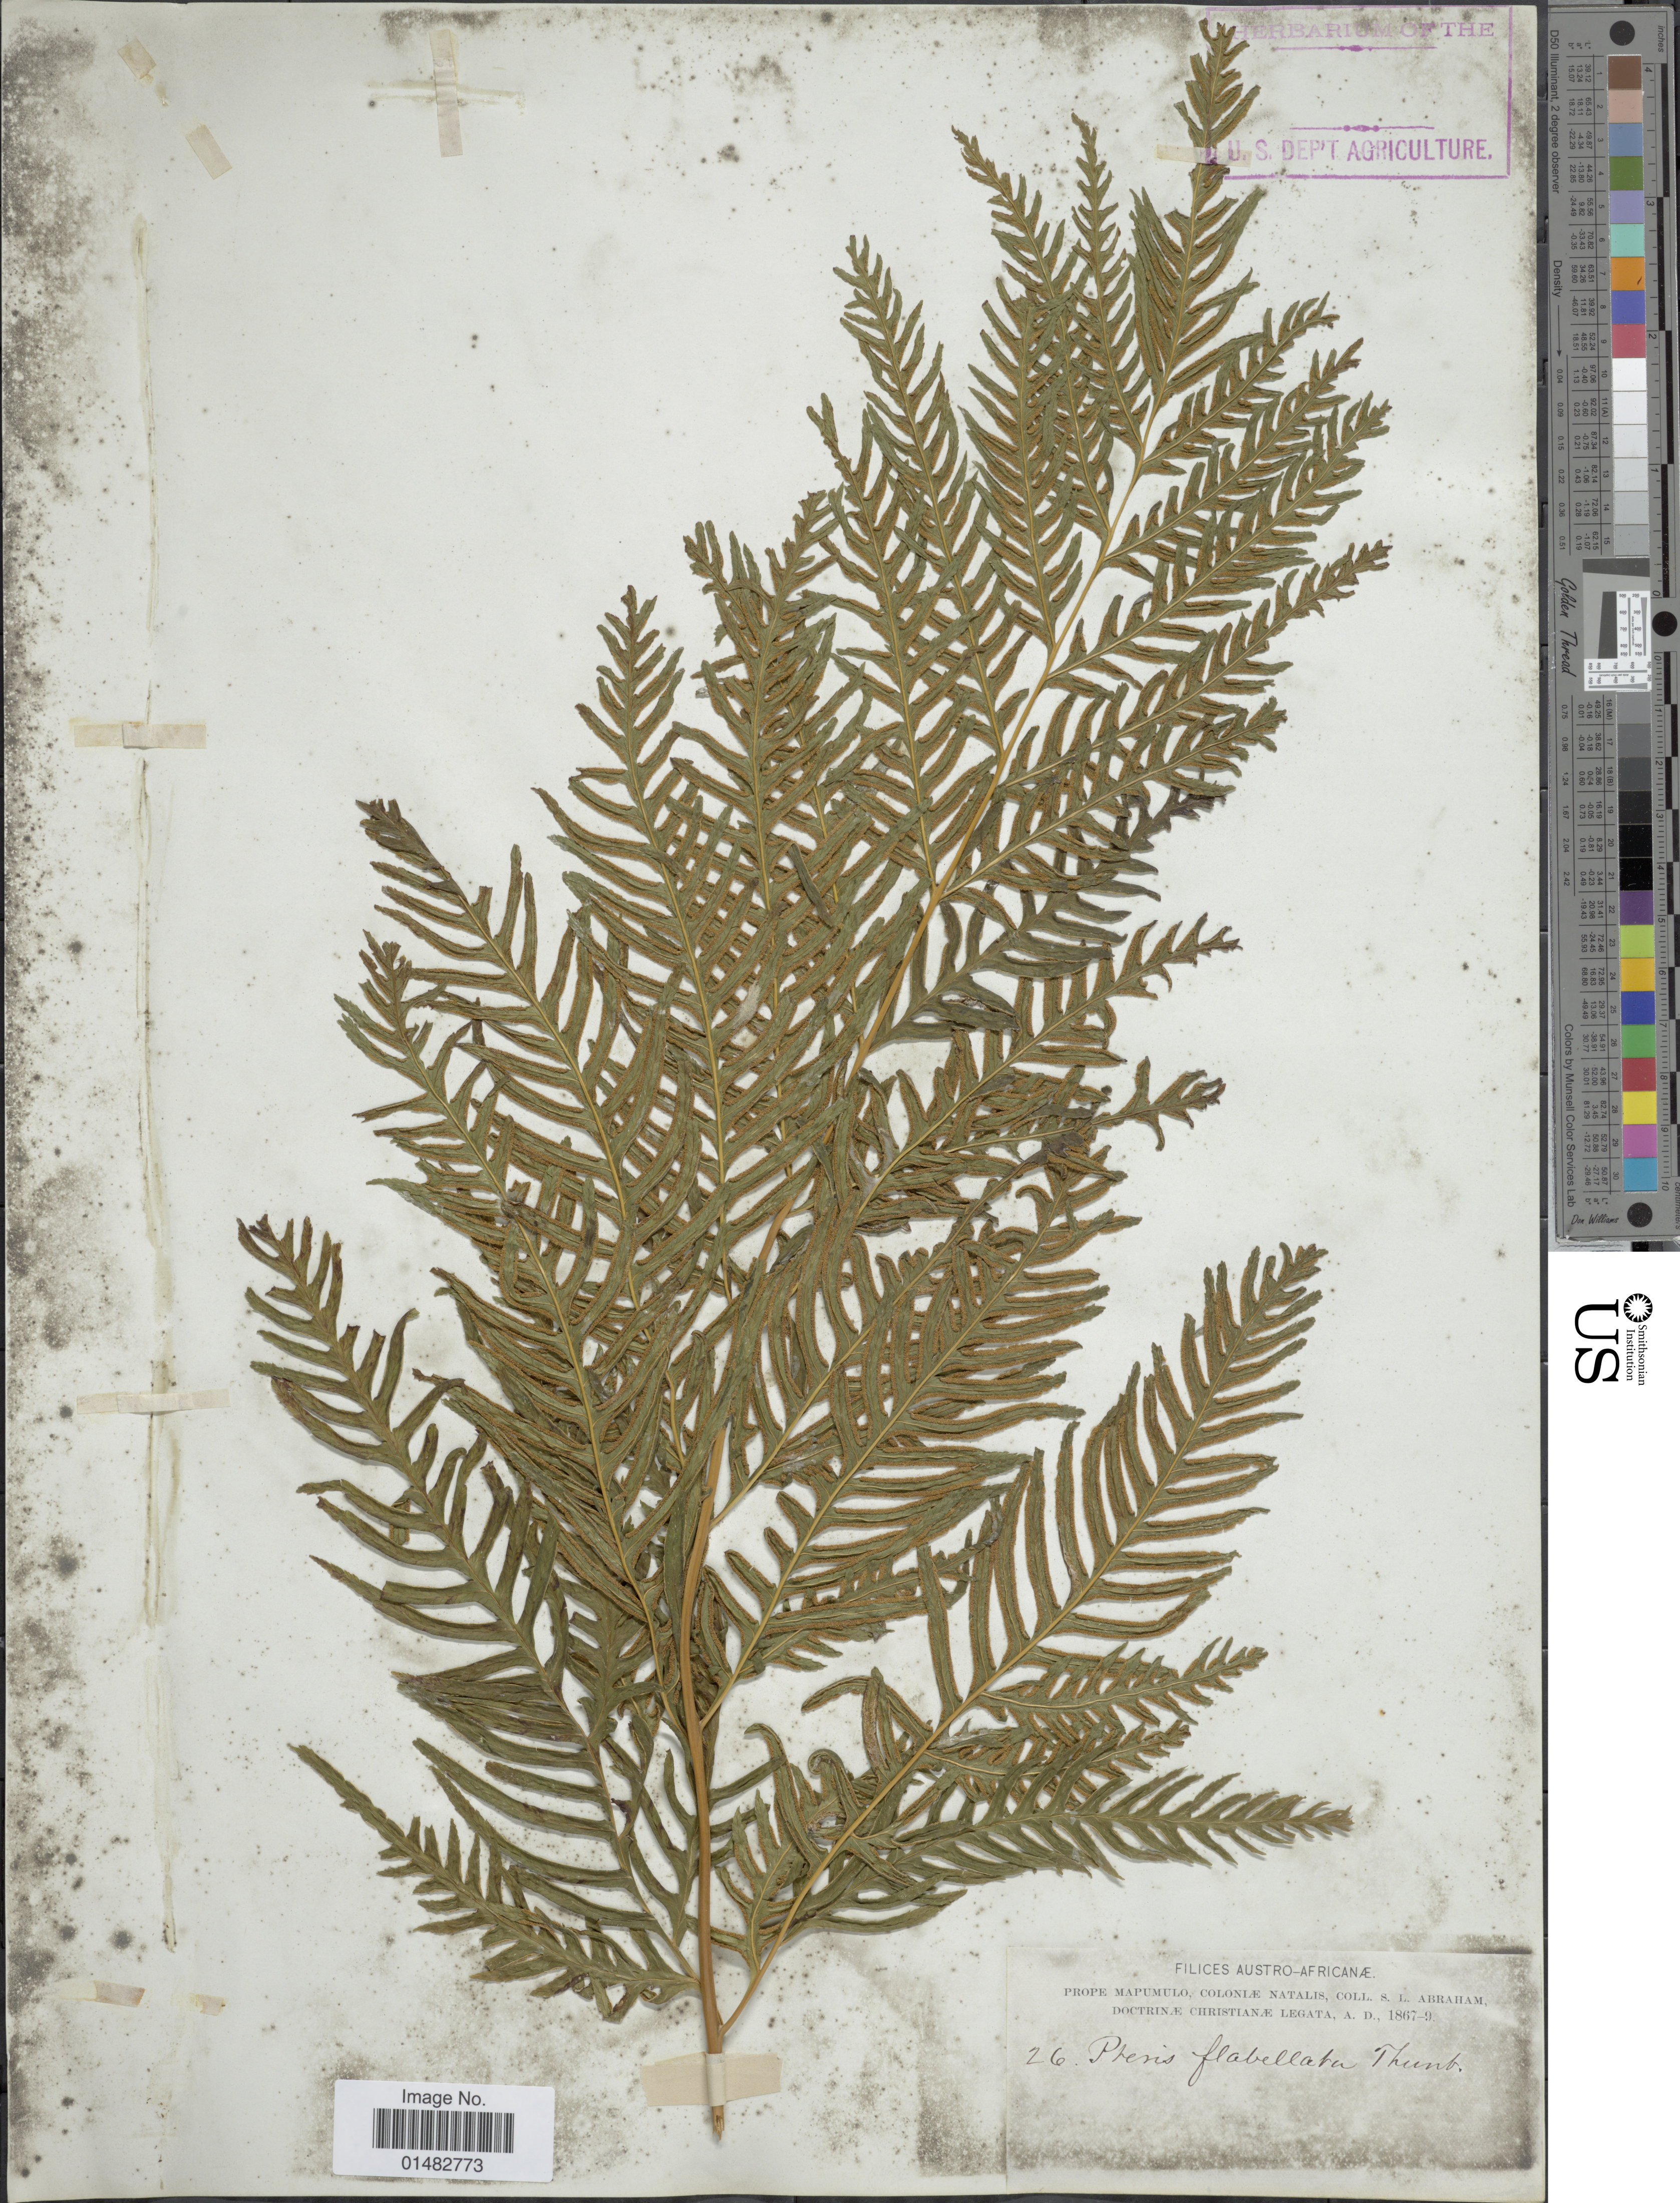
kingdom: Plantae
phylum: Tracheophyta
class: Polypodiopsida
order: Polypodiales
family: Pteridaceae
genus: Pteris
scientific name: Pteris dentata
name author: Forssk.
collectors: S. Abraham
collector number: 26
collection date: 1867/1869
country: South Africa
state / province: KwaZulu-Natal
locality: Austro-Africanae, Prope Mapumulo, Colonie Natalis